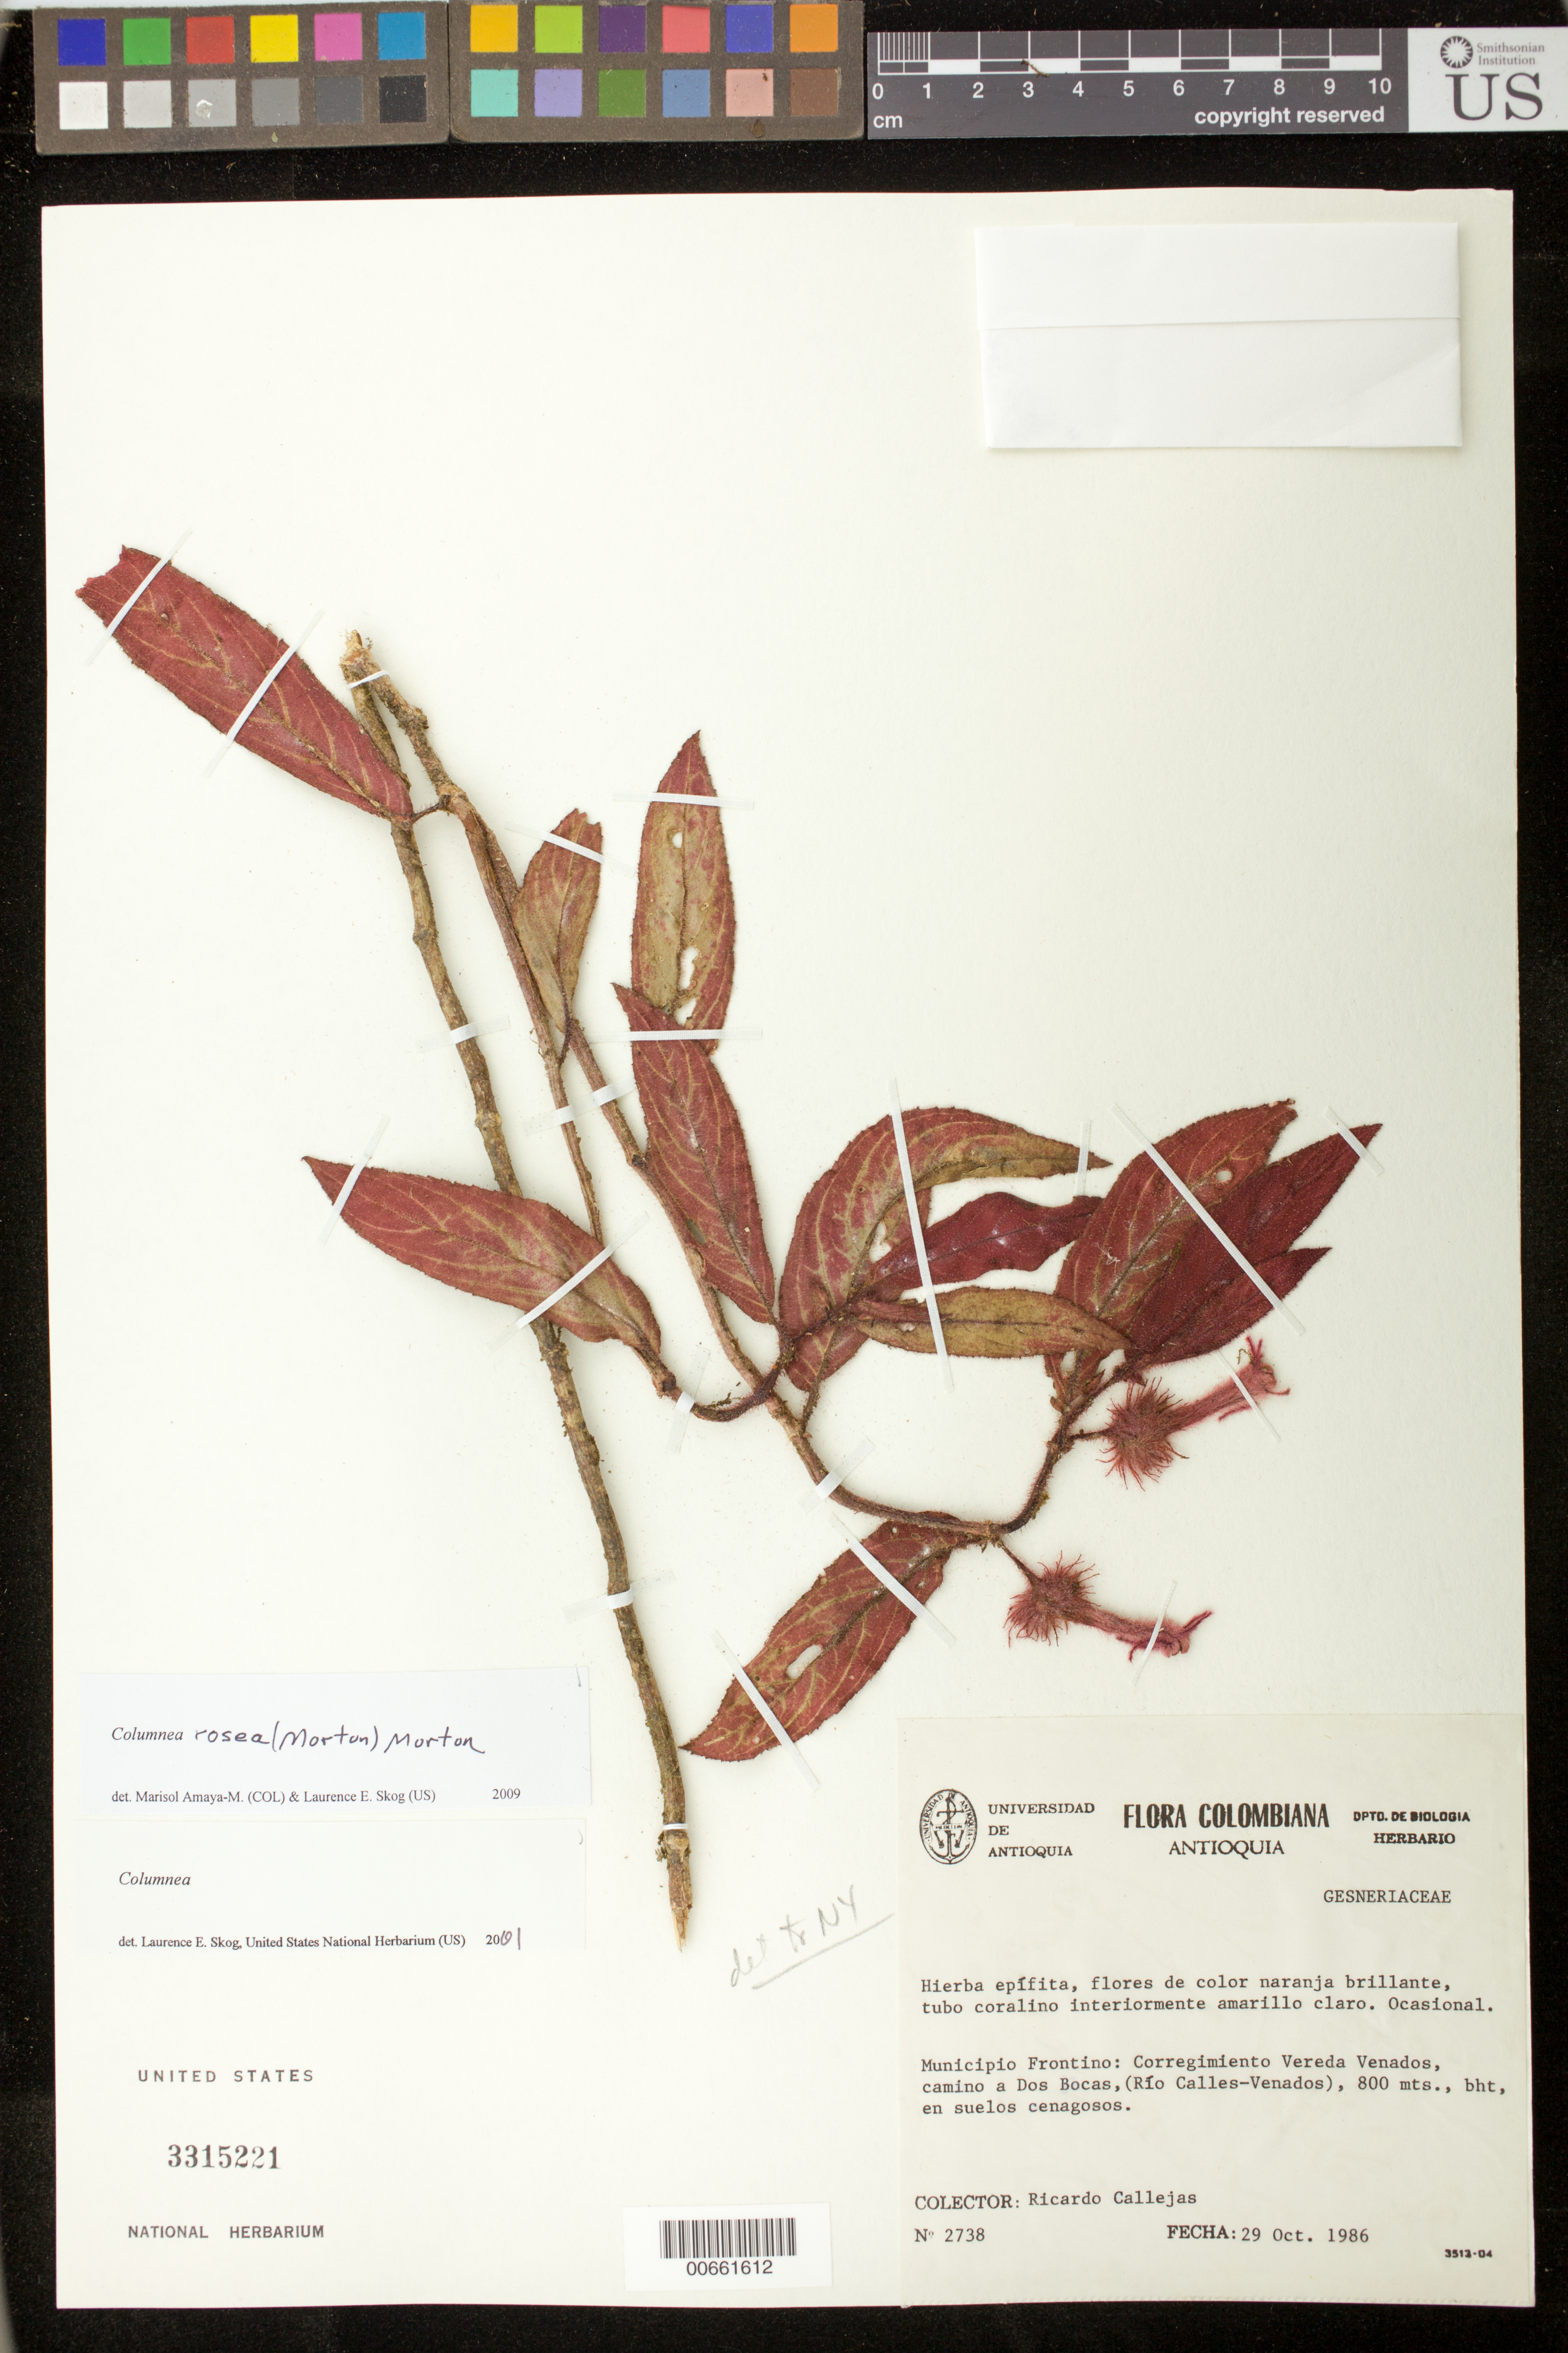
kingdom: Plantae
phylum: Tracheophyta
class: Magnoliopsida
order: Lamiales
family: Gesneriaceae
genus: Columnea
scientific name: Columnea rosea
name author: (C.V. Morton) C.V. Morton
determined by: Amaya-Márquez, M.; Skog, Laurence E.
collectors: R. Callejas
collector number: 2738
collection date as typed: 29 Oct 1986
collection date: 1986-10-29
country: Colombia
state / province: Antioquia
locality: Mpio. Frontino: Corregimiento Vereda Venados, camino a Dos Bocas (Río Calles-Venados)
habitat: bht, en suelos cenagosos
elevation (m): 800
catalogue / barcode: US 3315221